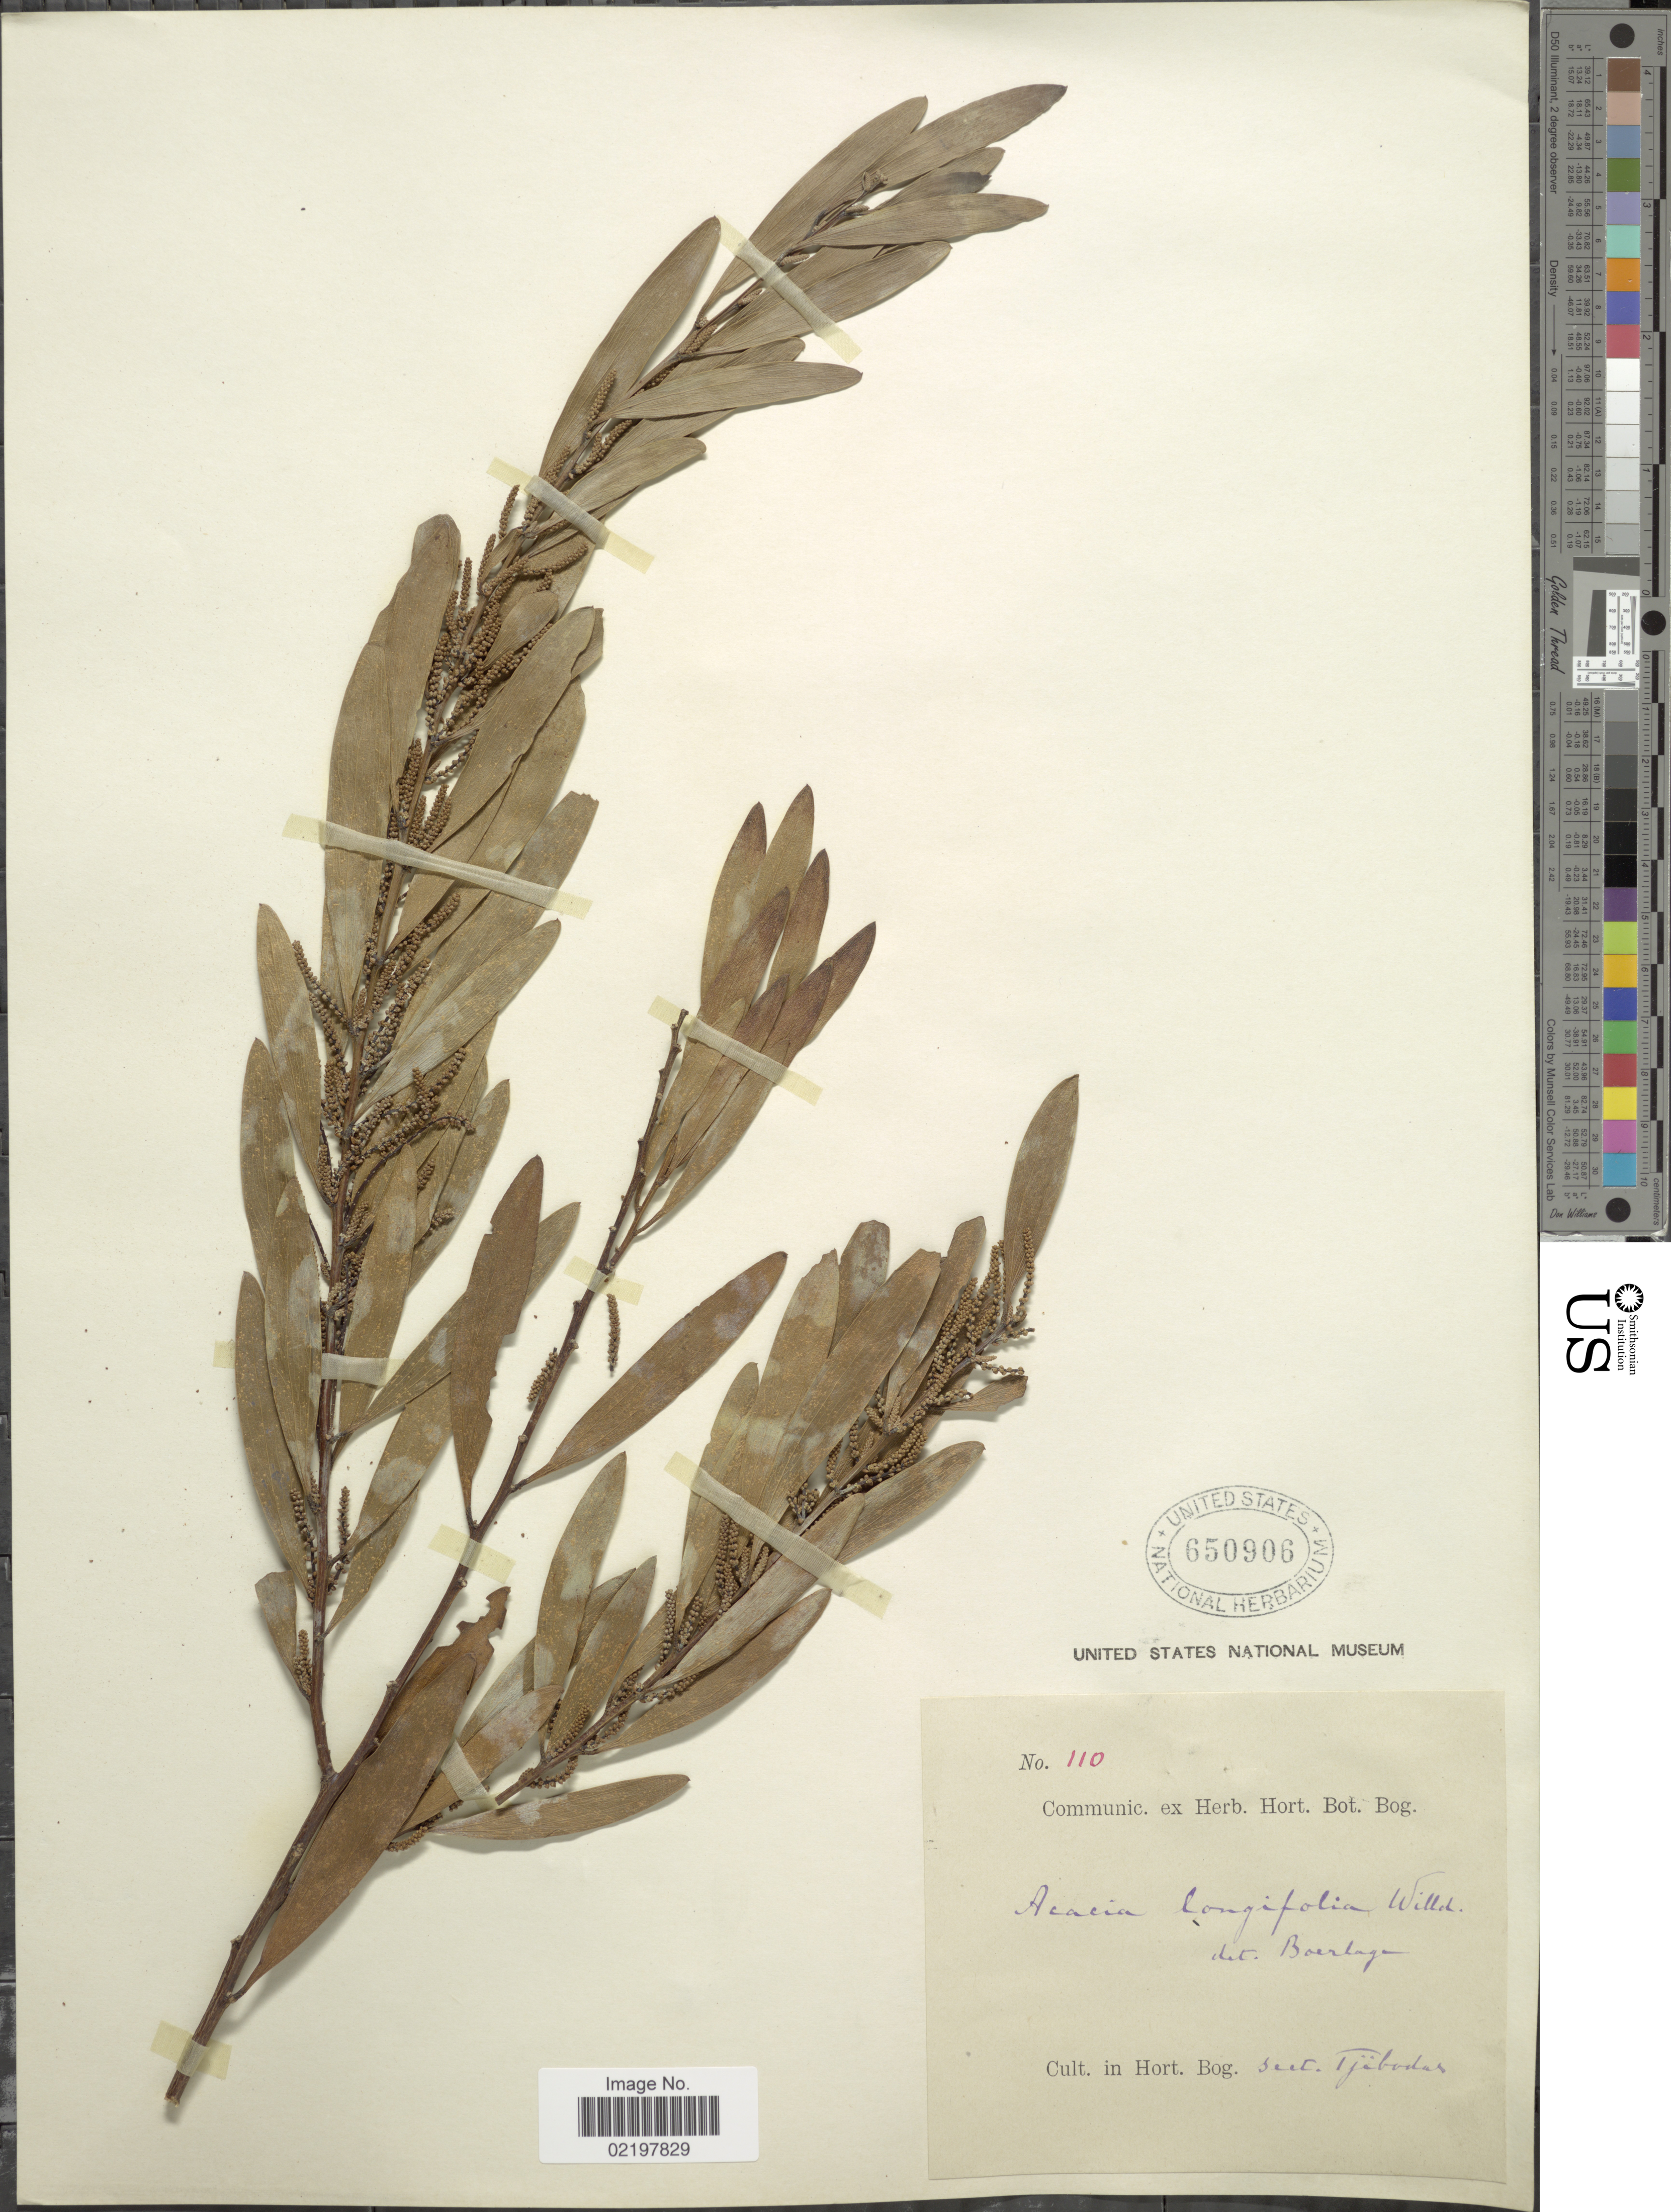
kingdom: Plantae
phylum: Tracheophyta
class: Magnoliopsida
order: Fabales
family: Fabaceae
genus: Acacia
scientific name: Acacia longifolia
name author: (Andrews) Willd.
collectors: Cult. In Hort. Bog.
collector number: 110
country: Indonesia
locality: Cult. in Hort. Bog. sect. Tjibodas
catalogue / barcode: US 650906